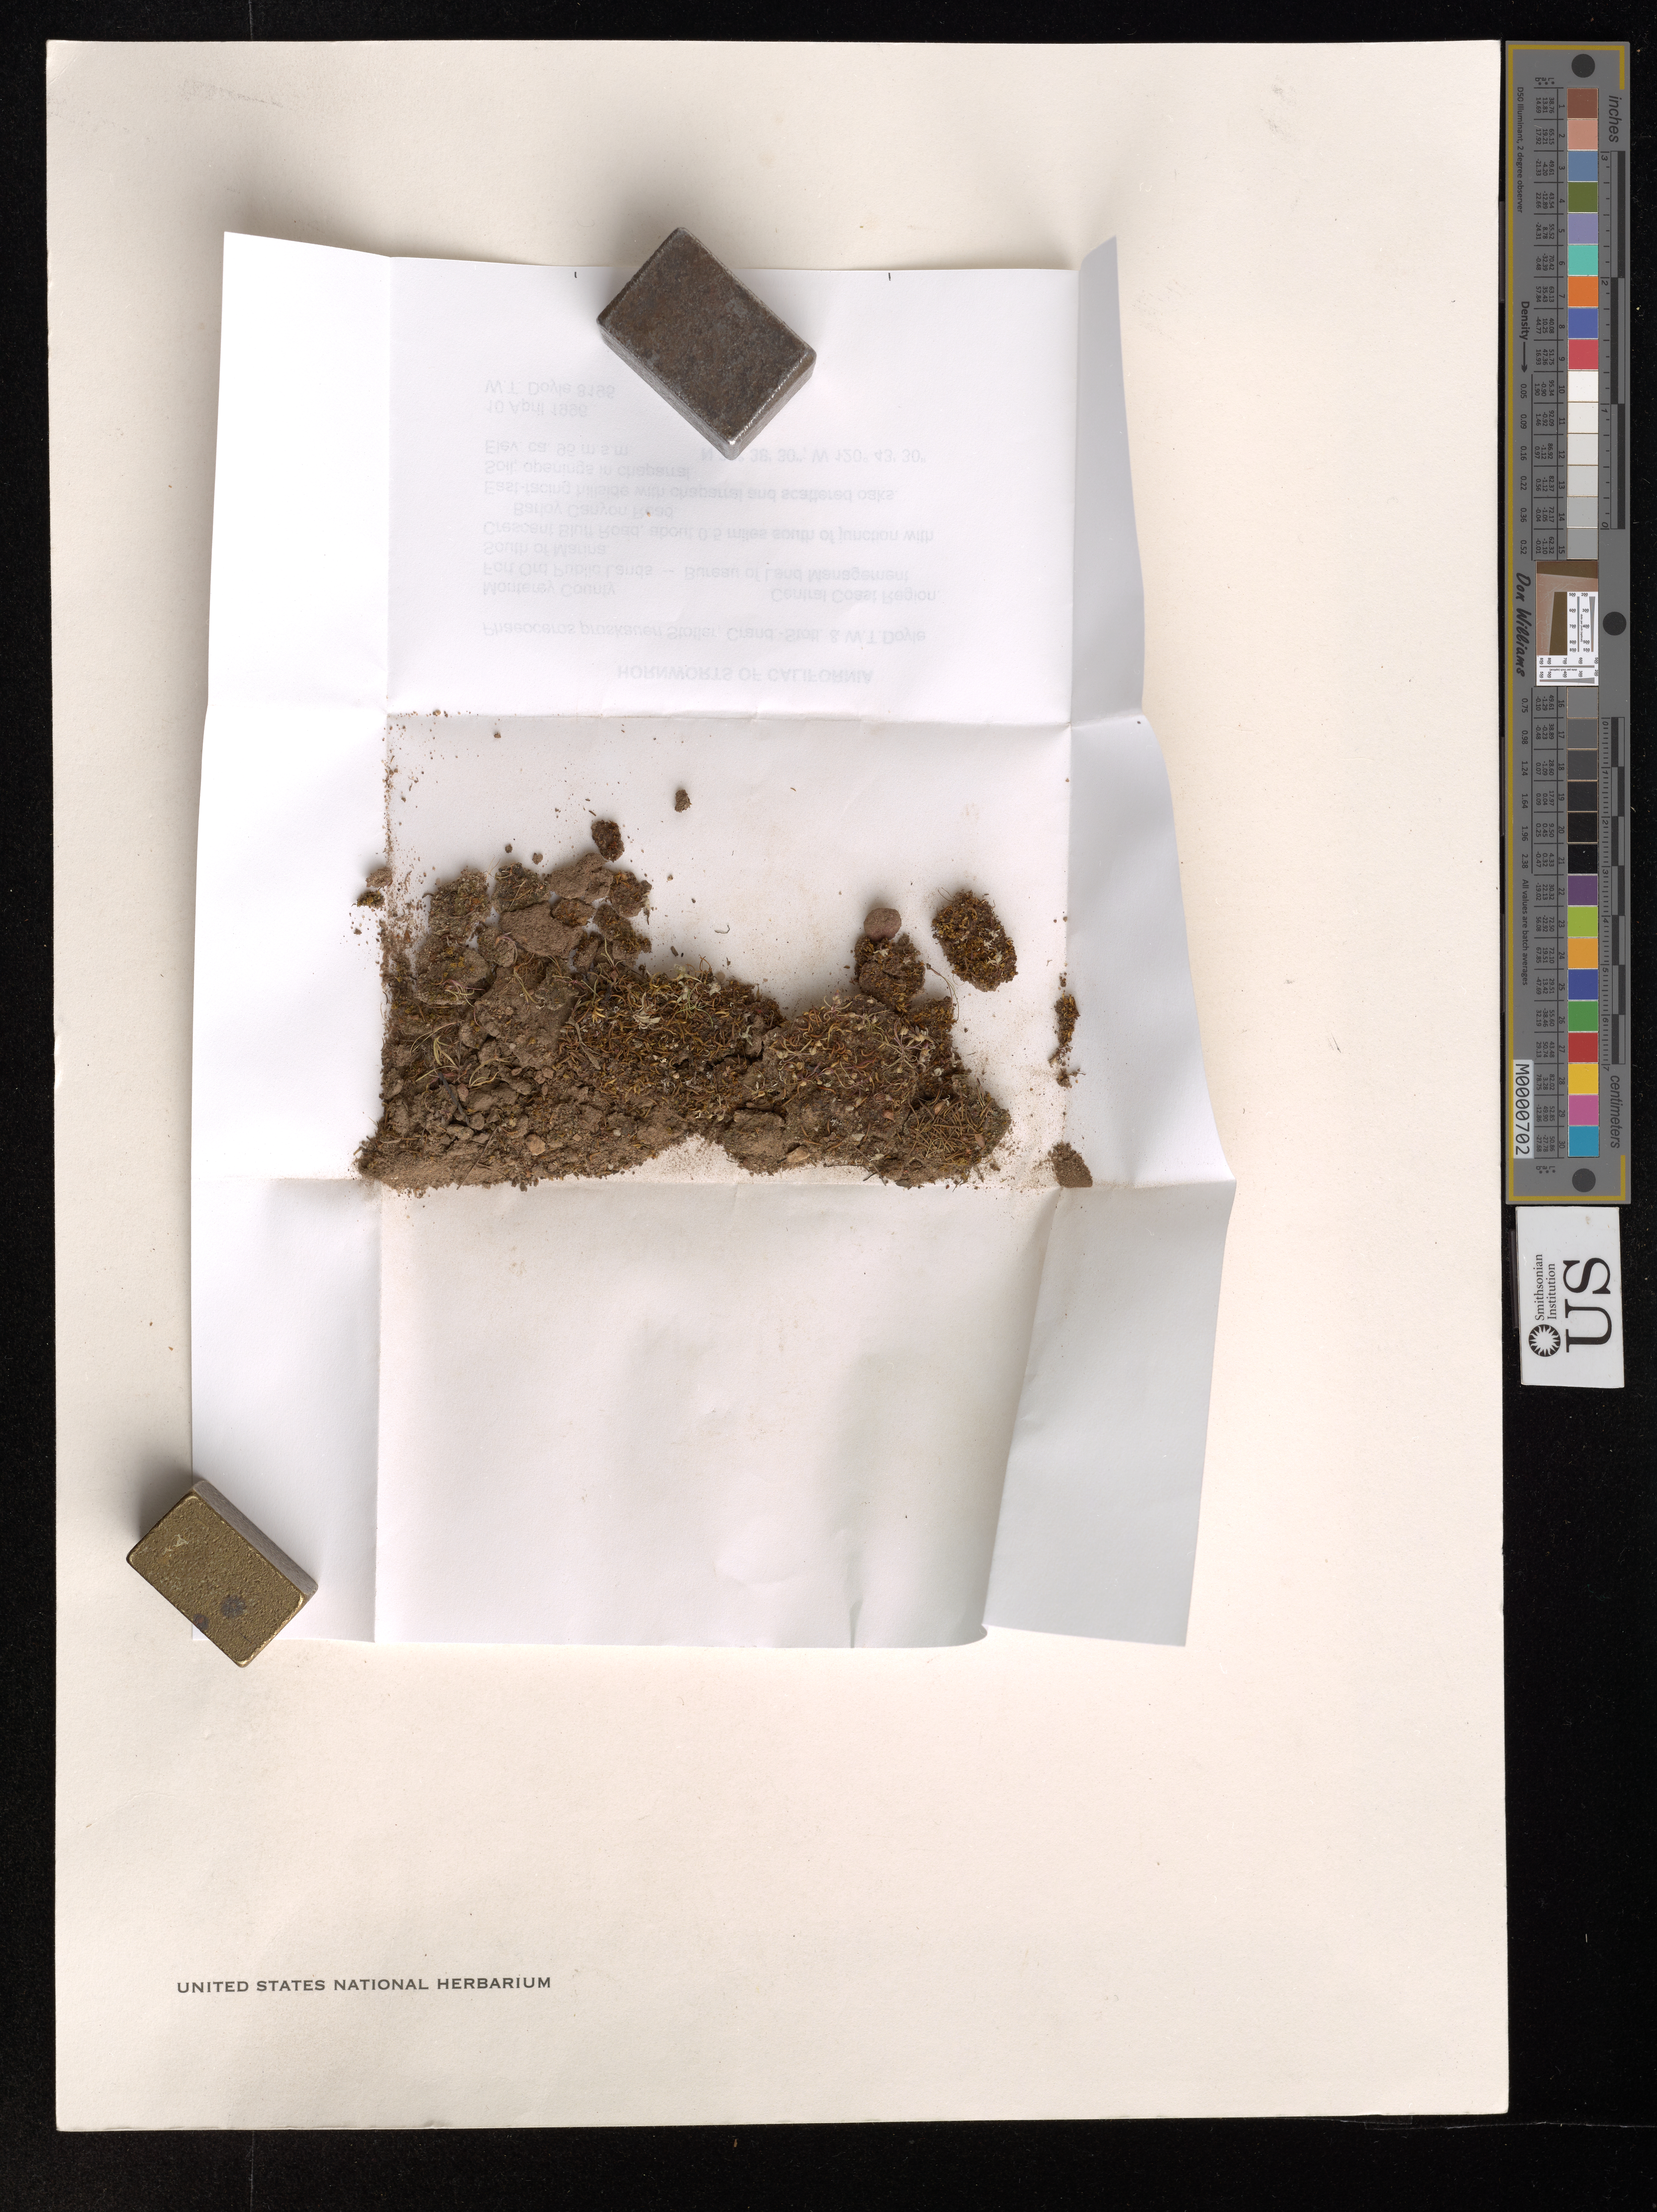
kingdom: Plantae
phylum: Anthocerotophyta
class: Anthocerotopsida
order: Notothyladales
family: Notothyladaceae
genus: Phaeoceros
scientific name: Phaeoceros proskaueri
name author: Stotler et al.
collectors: W. Doyle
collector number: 8195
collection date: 1996-04-10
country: United States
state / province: California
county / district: Monterey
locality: Monterey County. Central Coast Region. Fort Ord Public Lands -- Bureau of Land Management South of Marina. Crescent Bluff Road, about 0.5 miles south of junction with Barloy Canyon Road.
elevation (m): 95